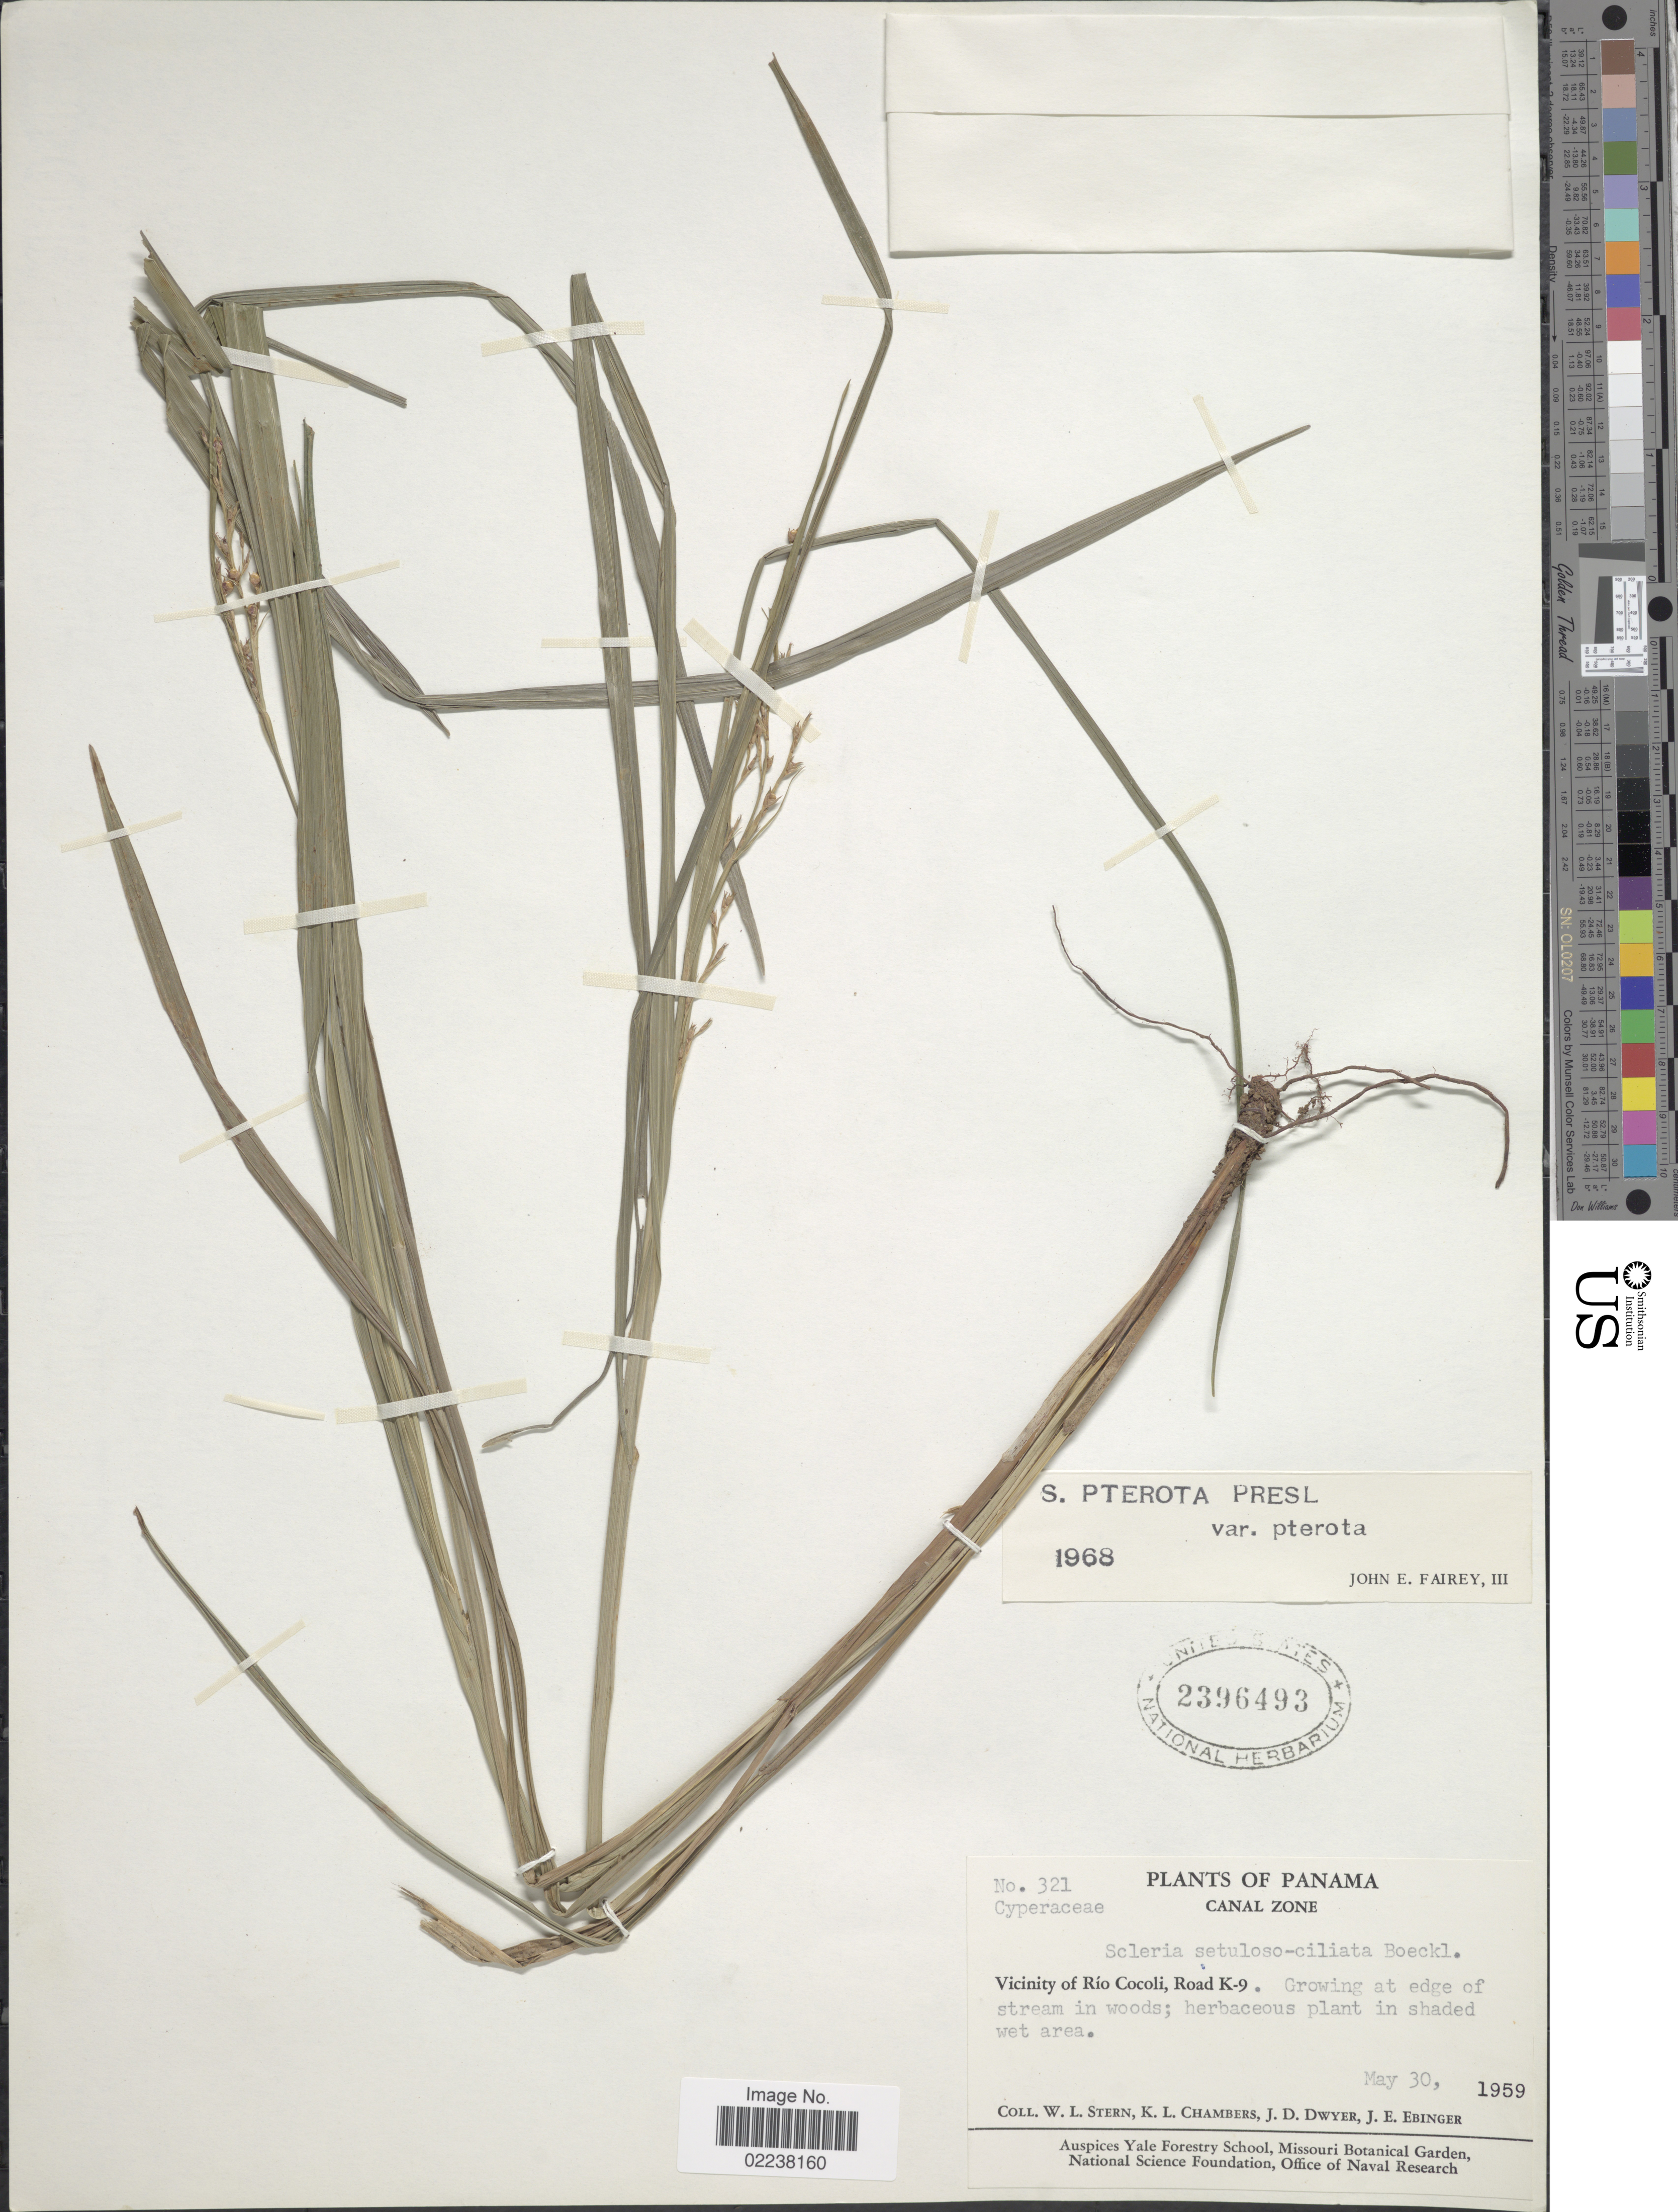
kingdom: Plantae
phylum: Tracheophyta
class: Liliopsida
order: Poales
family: Cyperaceae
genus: Scleria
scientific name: Scleria gaertneri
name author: Raddi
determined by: Strong, Mark T., (BOT), Smithsonian Institution - National Museum of Natural History (UNITED STATES)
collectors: W. L. Stern, K. Chambers, J. D. Dwyer & J. Ebinger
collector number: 321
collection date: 1959-05-30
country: Panama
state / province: Panamá Oeste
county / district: Canal Zone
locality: Vicinity of Rio Cocoli, Road K-9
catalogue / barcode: US 2396493